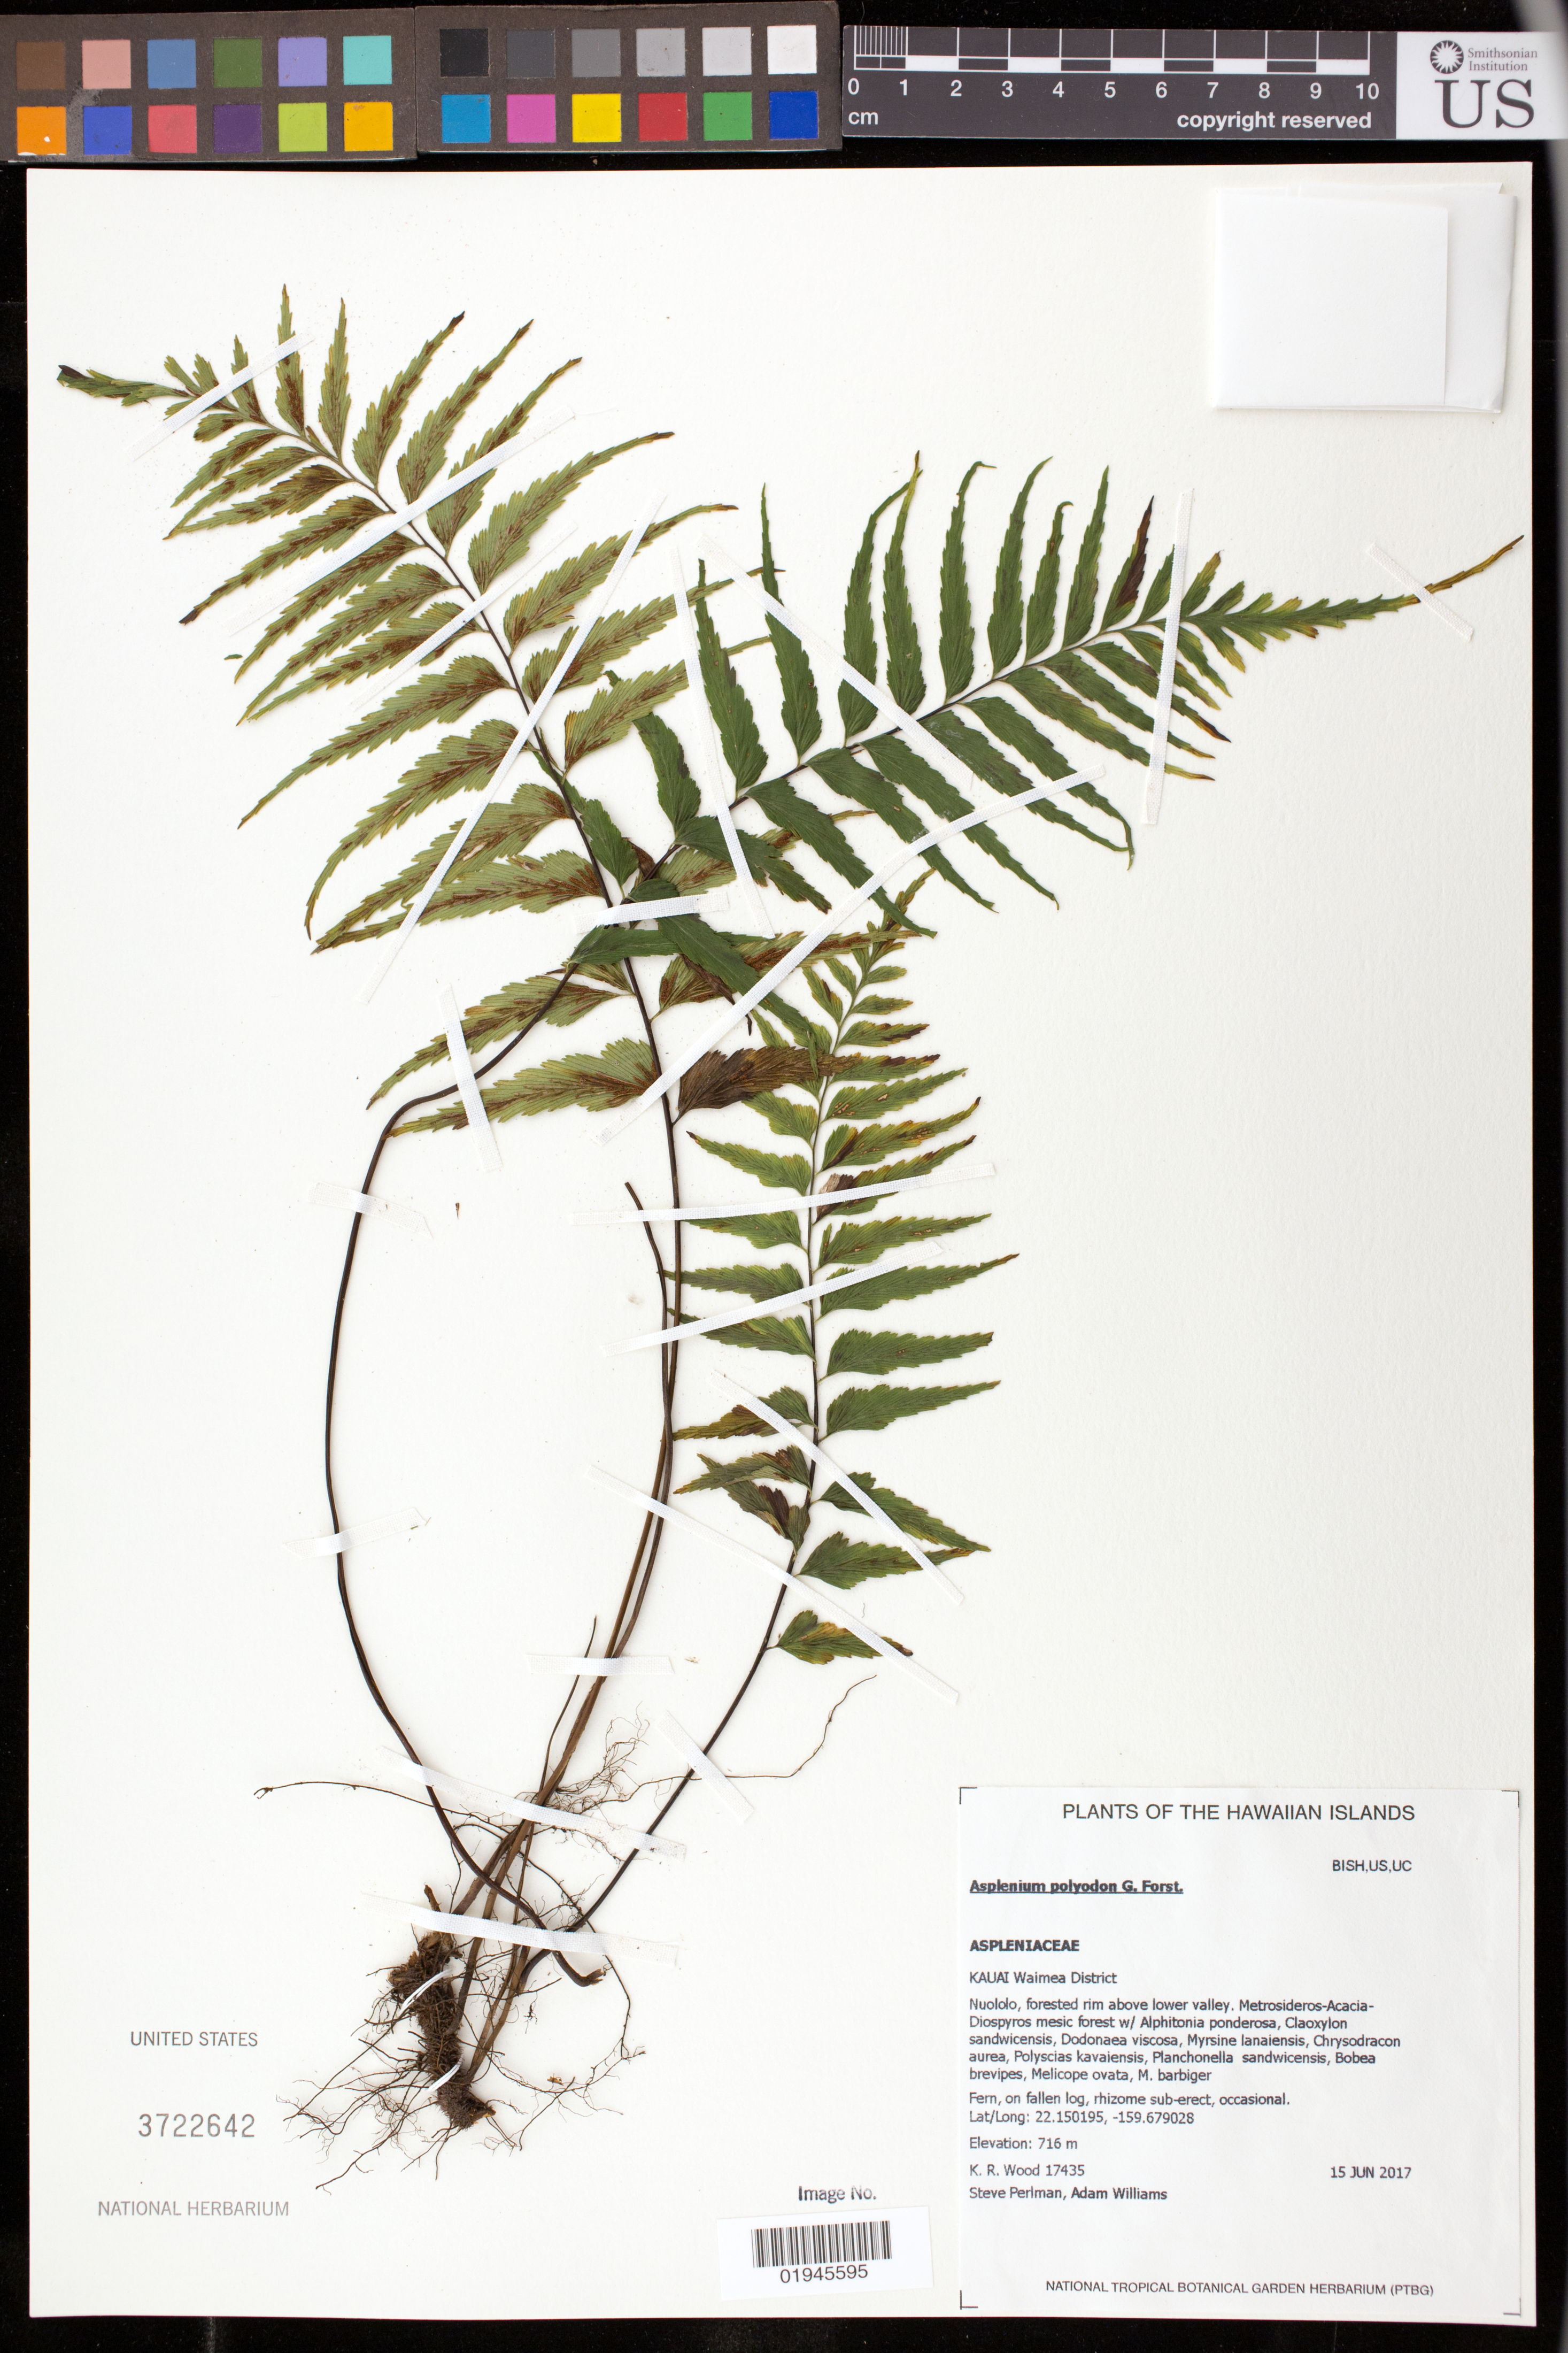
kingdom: Plantae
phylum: Tracheophyta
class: Polypodiopsida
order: Polypodiales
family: Aspleniaceae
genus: Asplenium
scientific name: Asplenium polyodon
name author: G. Forst.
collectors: K. R. Wood, S. P. Perlman & A. Williams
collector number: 17435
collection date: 2017-06-15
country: United States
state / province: Hawaii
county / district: Kauai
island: Kaua'i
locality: Waimea District, Nuololo, forested rim above lower valley.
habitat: Mesic forest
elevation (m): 716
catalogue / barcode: US 3722642